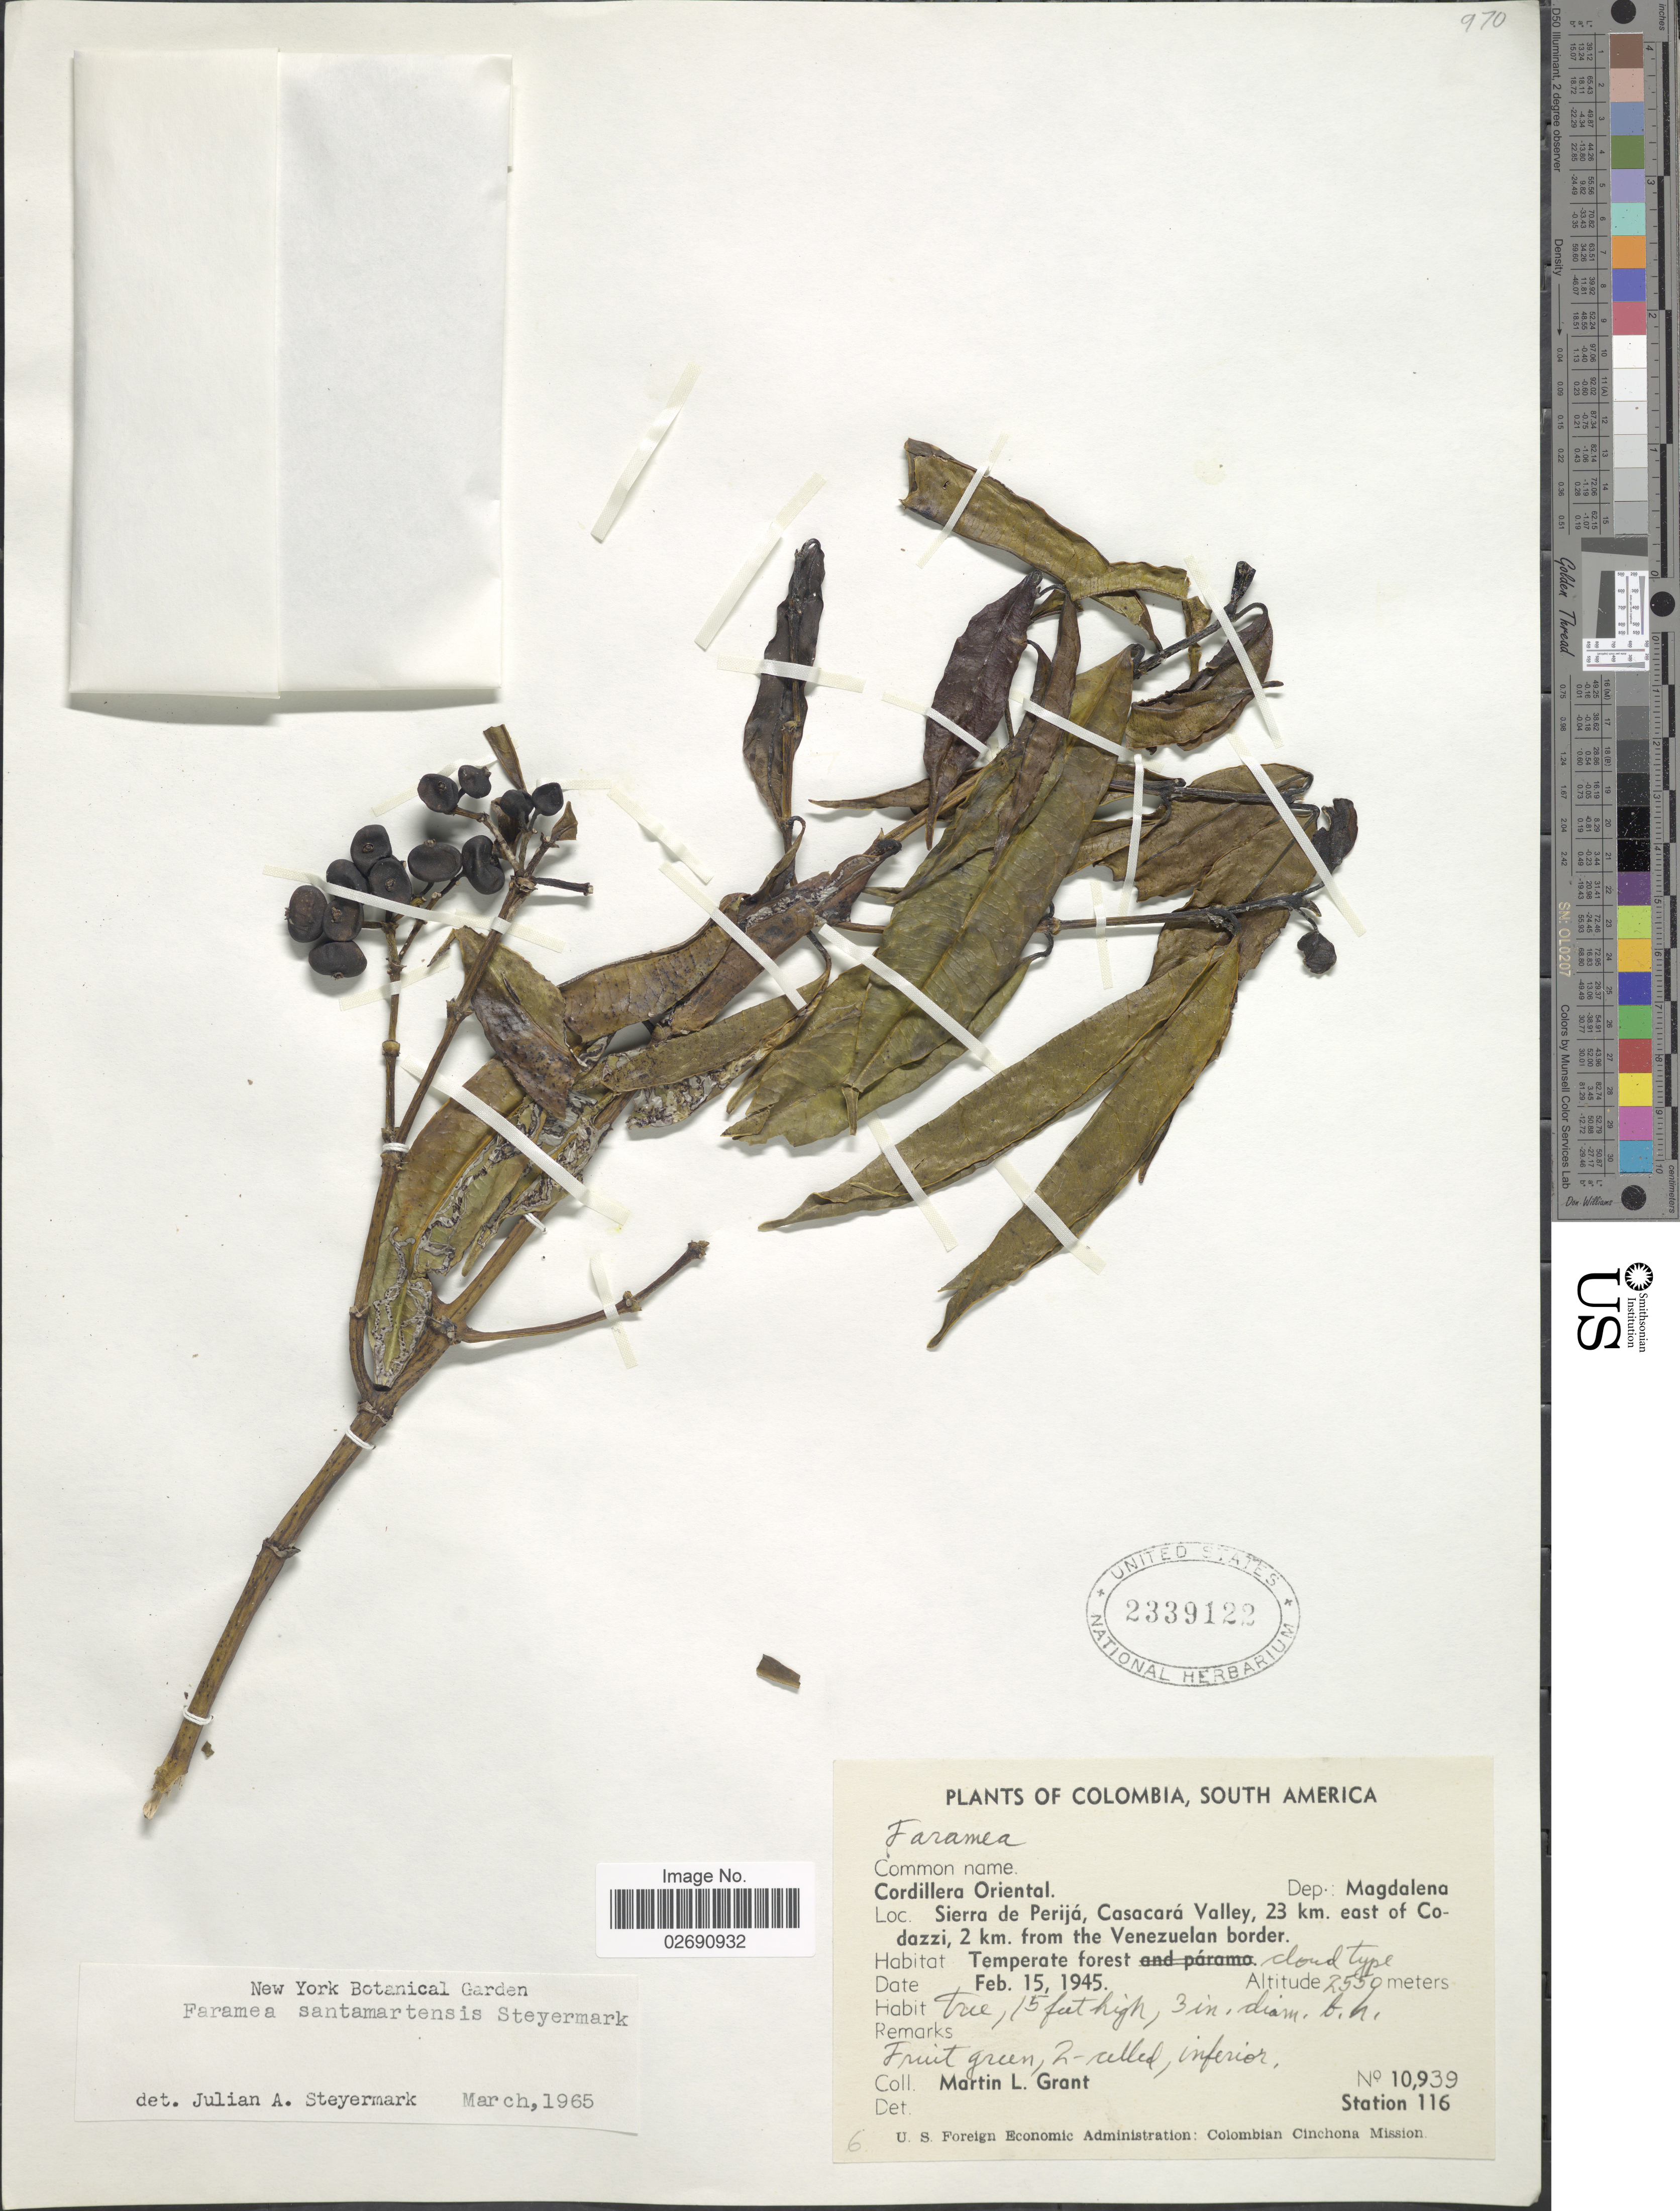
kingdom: Plantae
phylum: Tracheophyta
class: Magnoliopsida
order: Gentianales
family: Rubiaceae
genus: Faramea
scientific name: Faramea santamartensis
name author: Steyerm.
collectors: M. L. Grant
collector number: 10939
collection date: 1945-02-15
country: Colombia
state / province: Magdalena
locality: Cordillera Oriental. Sierra de Perija, Cascare Valley, 23 km. east of Codazzi, 2 km. from the Venezuelan border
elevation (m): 2550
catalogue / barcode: US 2339122